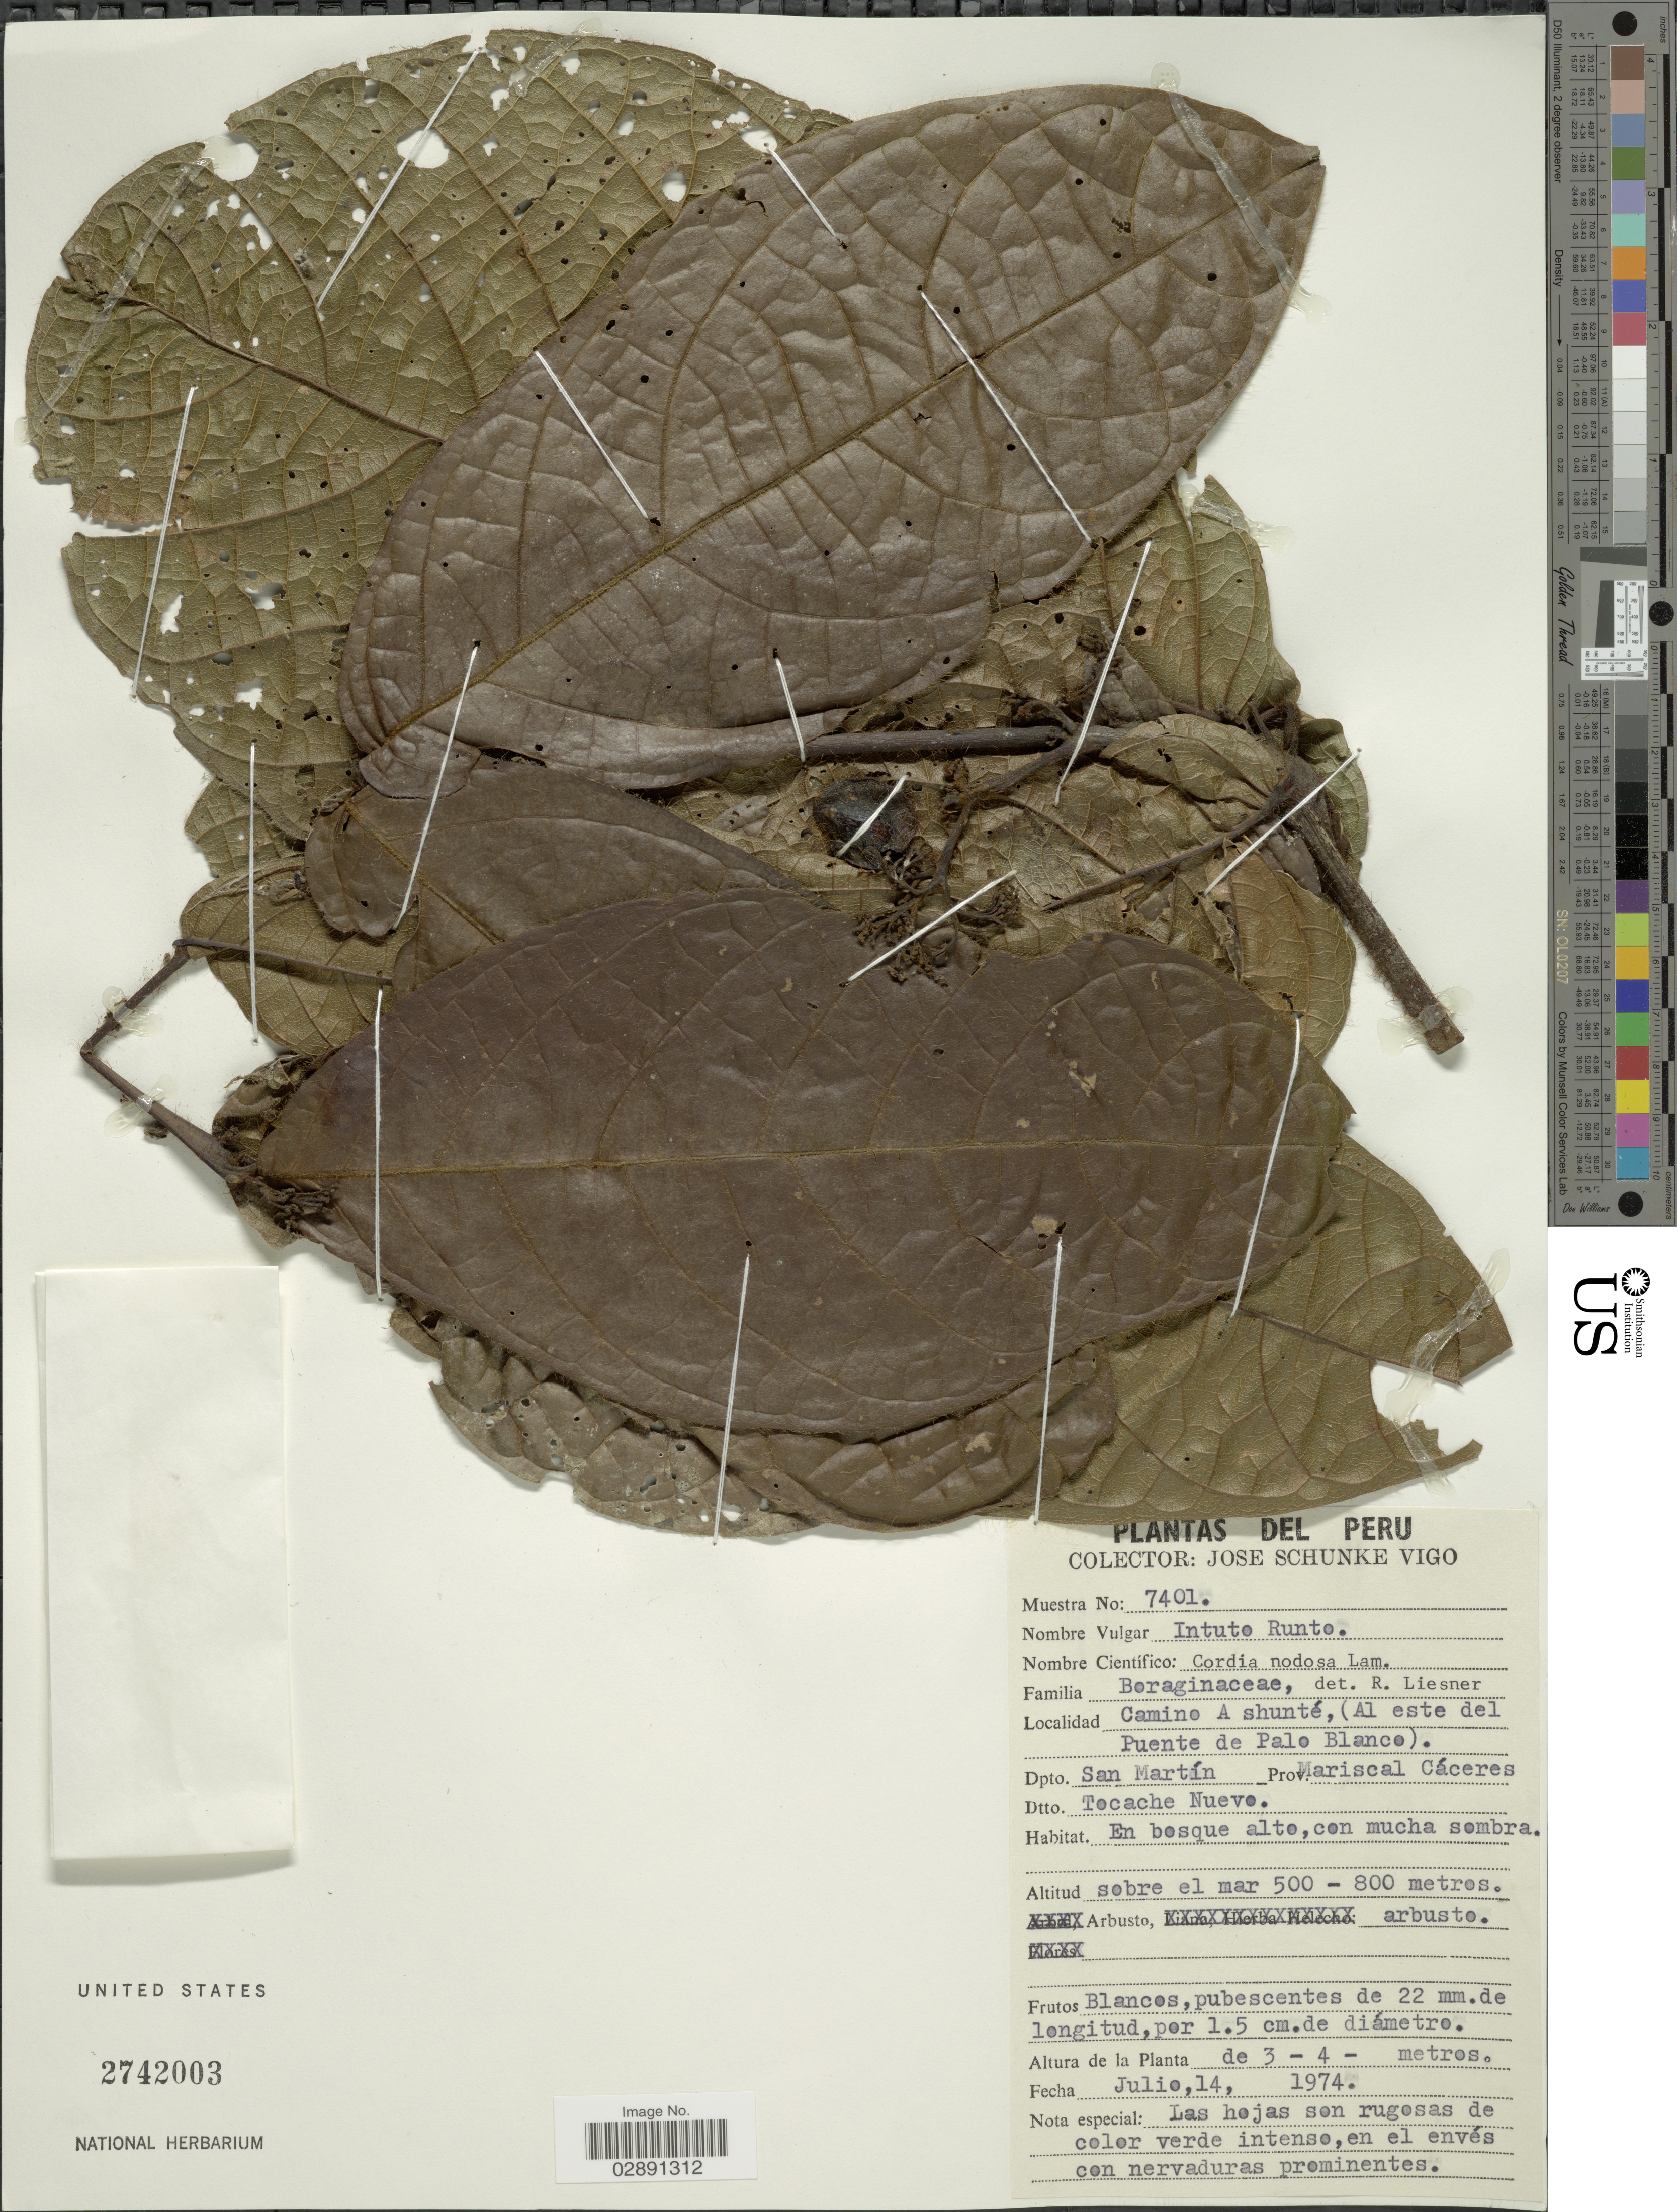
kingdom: Plantae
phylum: Tracheophyta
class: Magnoliopsida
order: Boraginales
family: Cordiaceae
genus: Cordia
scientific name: Cordia nodosa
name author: Lam.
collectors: J. Schunke Vigo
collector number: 7401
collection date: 1974-07-14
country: Peru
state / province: San Martín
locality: Camino A shunté, (Al este del Puente de Palo Blanco). Dpto. San Martín. Prov. Mariscal Cáceres. Dtto. Tocache Nuevo.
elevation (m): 500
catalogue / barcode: US 2742003